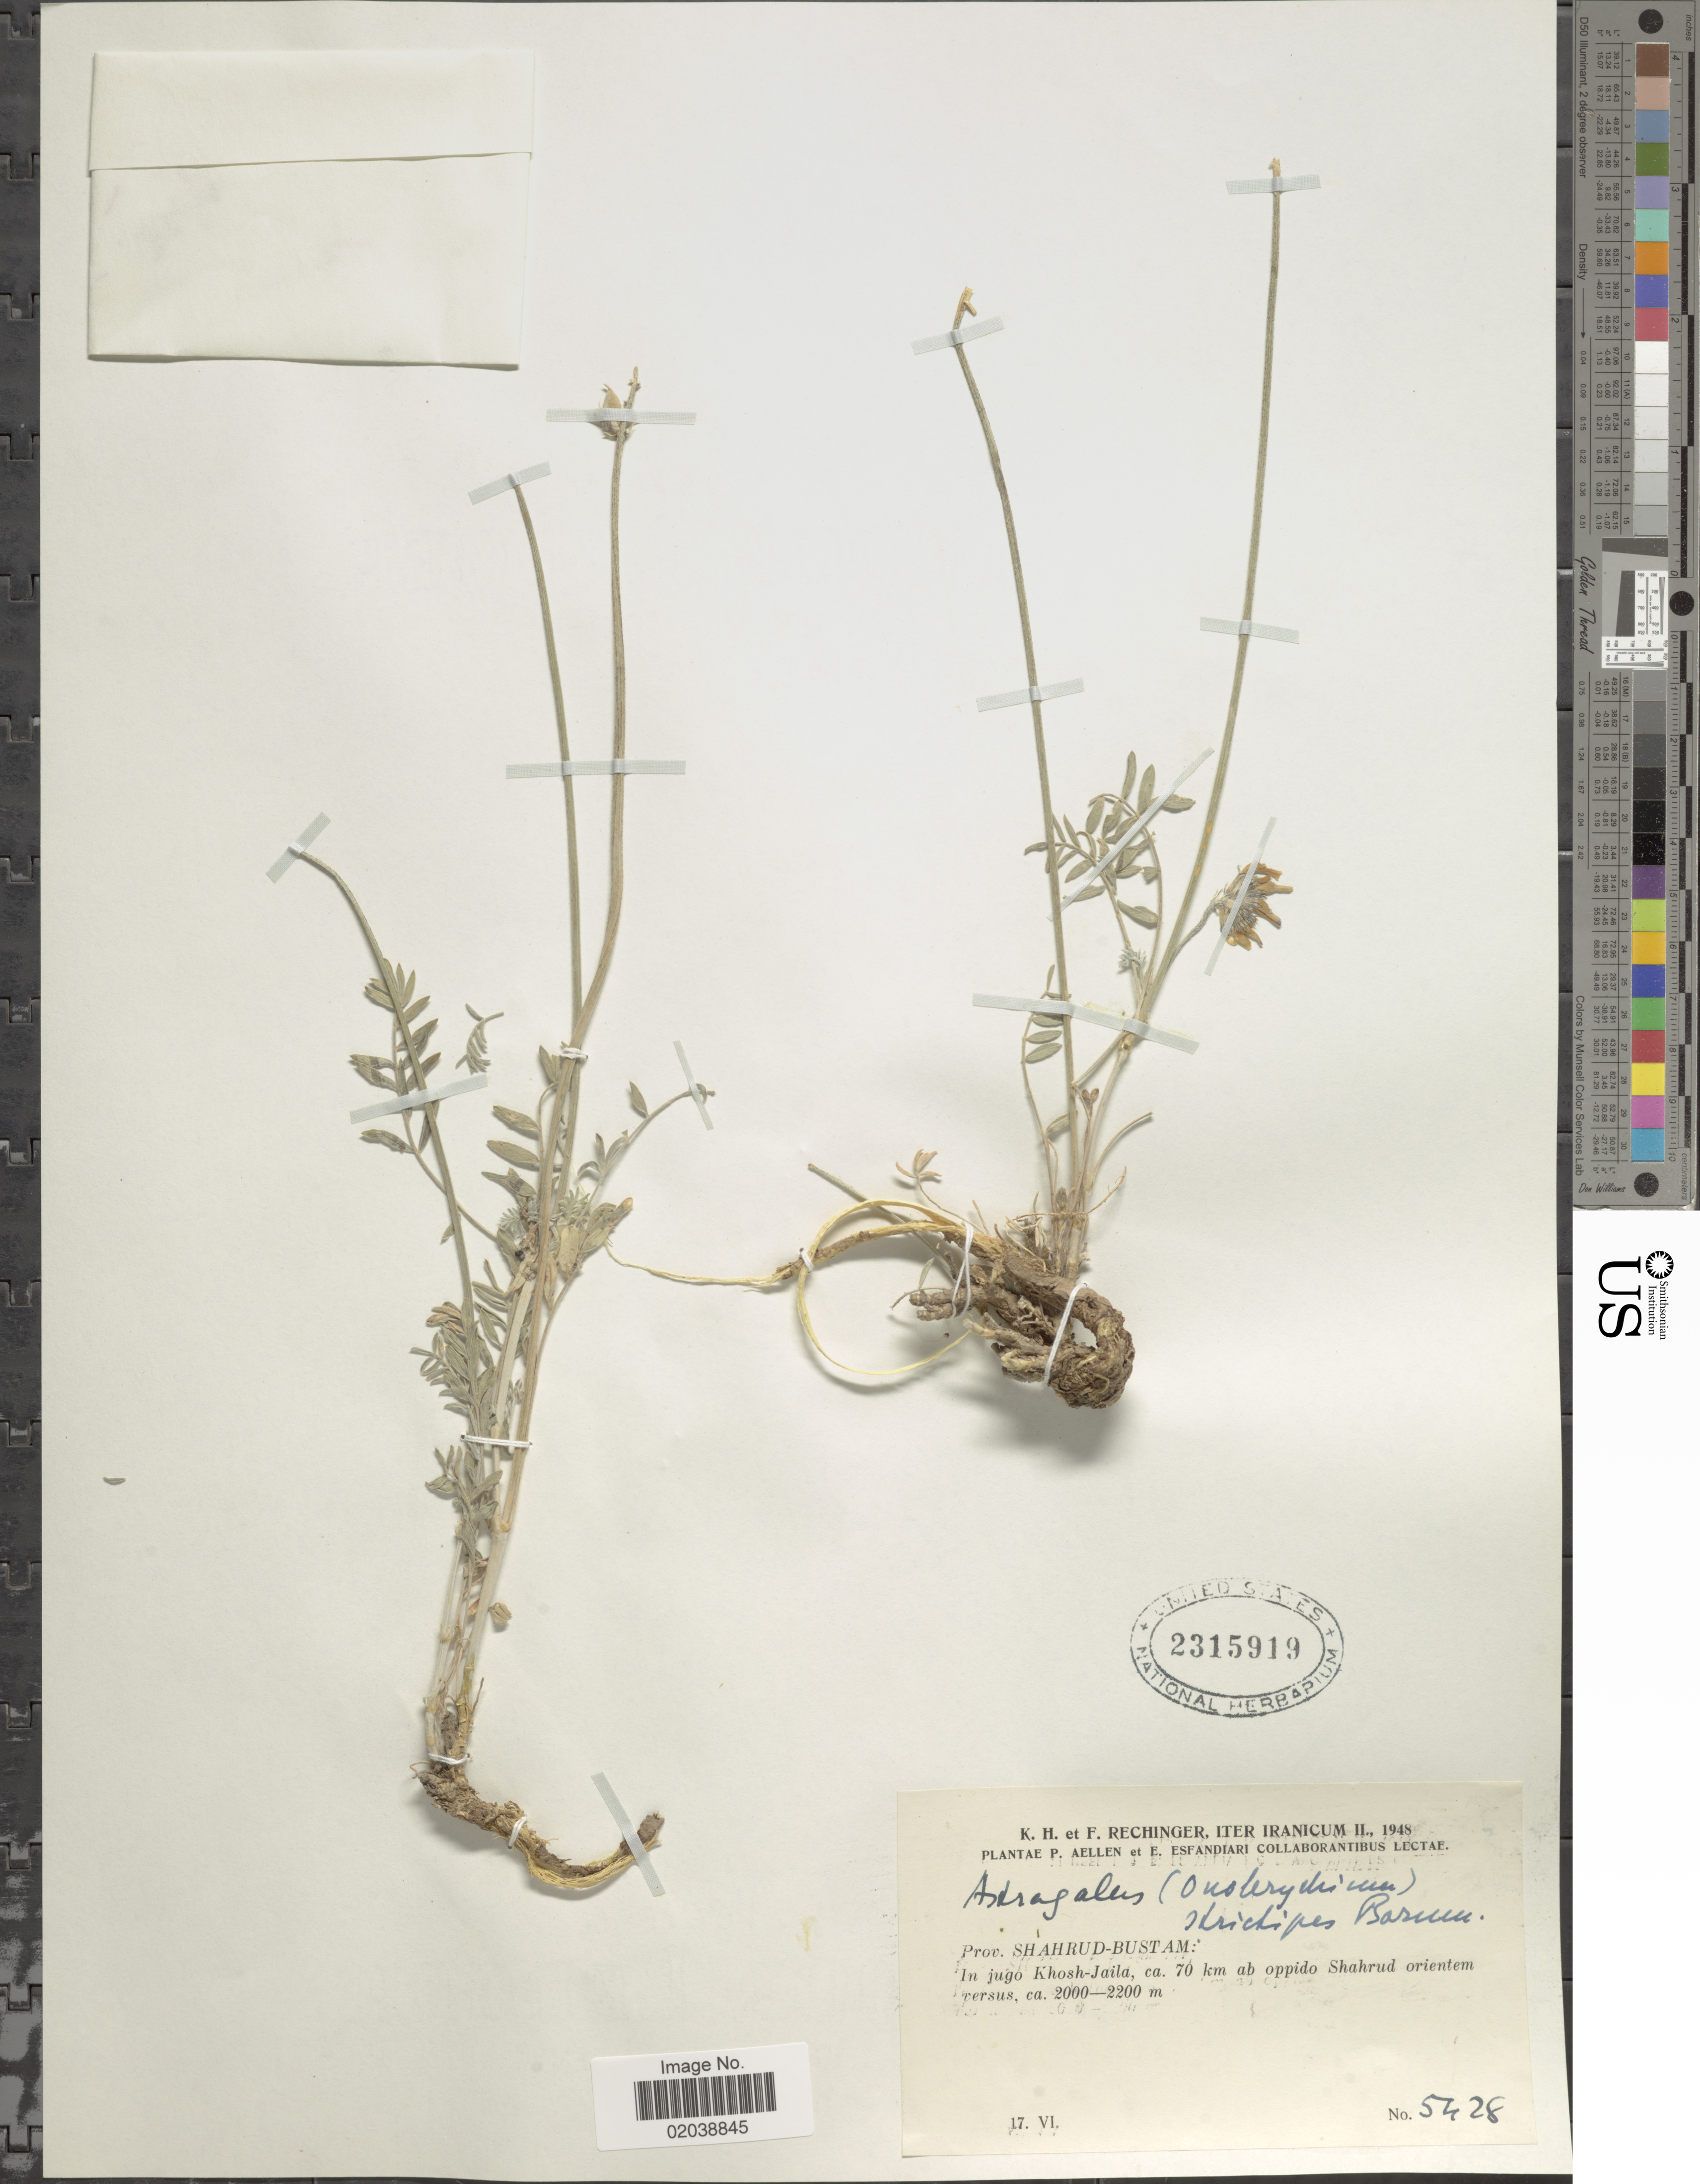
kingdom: Plantae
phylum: Tracheophyta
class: Magnoliopsida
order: Fabales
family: Fabaceae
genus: Astragalus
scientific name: Astragalus strictipes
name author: Bornm.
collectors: K. H. Rechinger & F. Rechinger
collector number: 5428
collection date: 1948-06-17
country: Iran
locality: Prov. Shahrud-Bustam, In jugo Khosh-Jaila, ca 70 km ab oppido Sharud Orientem versus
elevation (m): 2000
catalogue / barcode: US 2315919